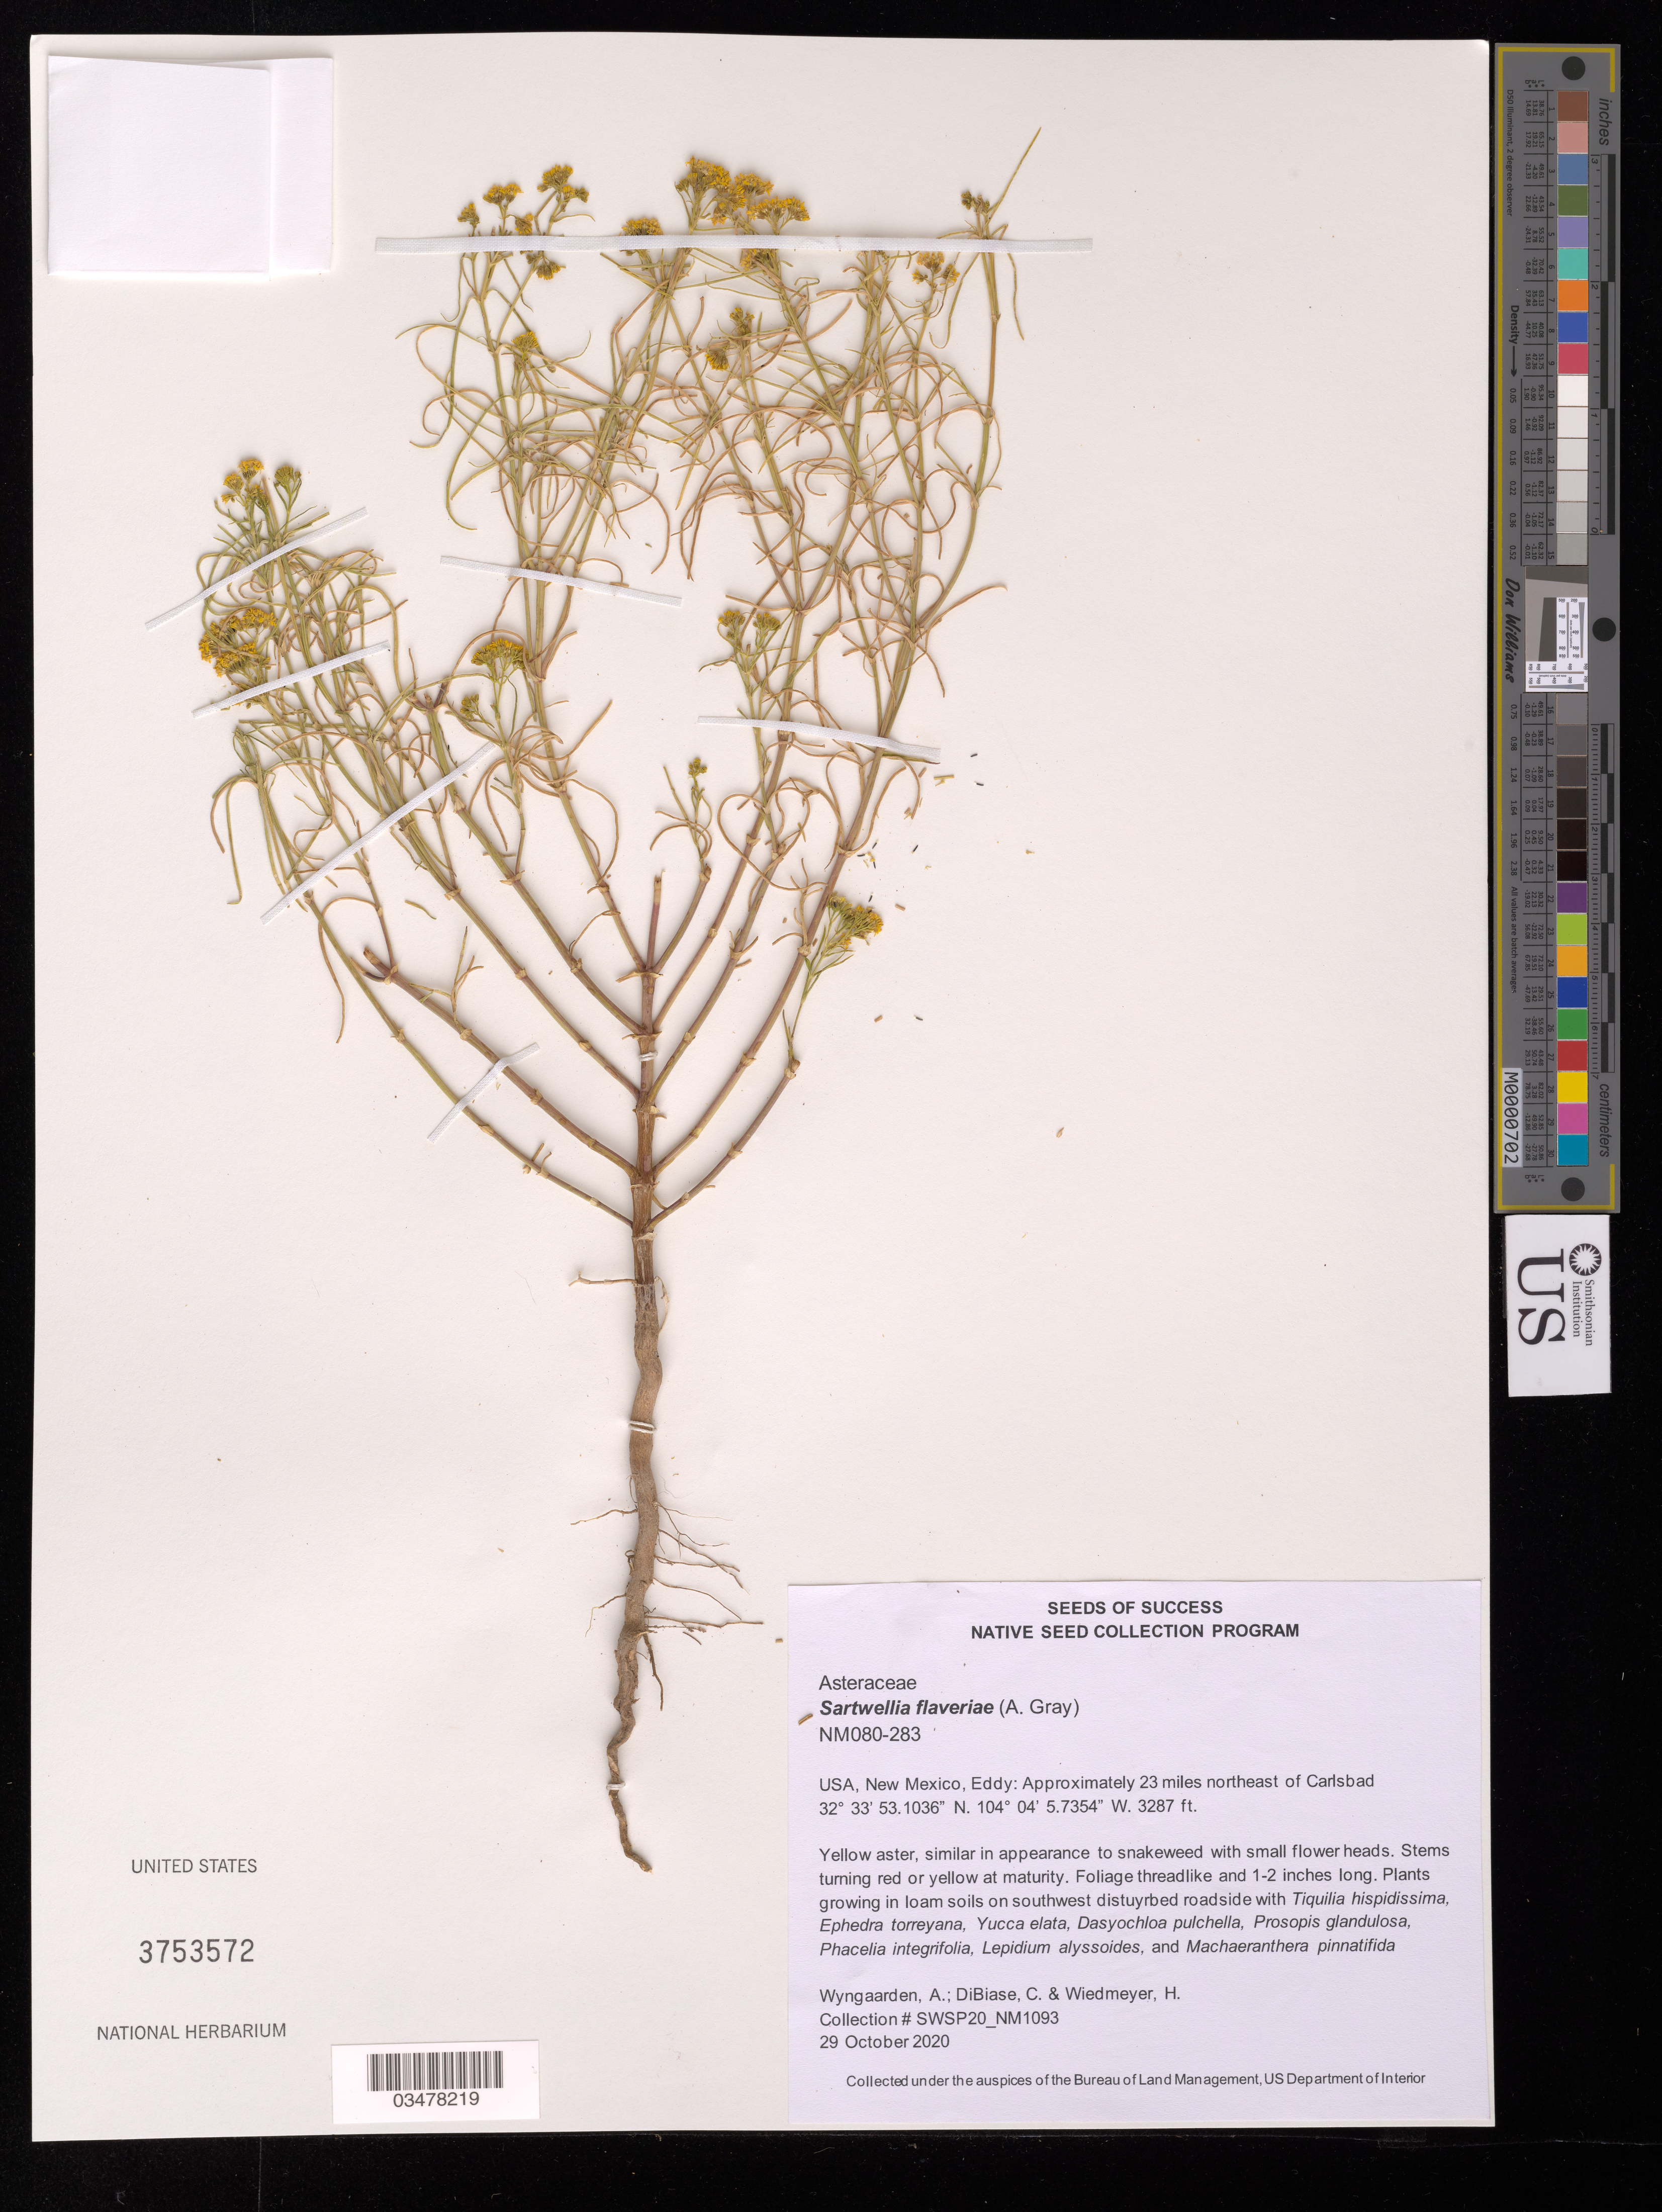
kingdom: Plantae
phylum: Tracheophyta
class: Magnoliopsida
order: Asterales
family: Asteraceae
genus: Sartwellia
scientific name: Sartwellia flaveriae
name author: A. Gray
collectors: A. Wyngaarden, C. DiBiase & H. Wiedmeyer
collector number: NM080-283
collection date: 2020-10-29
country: United States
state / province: New Mexico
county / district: Eddy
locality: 23 mi. NE of Carlsbad.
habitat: Loam soils. With Ephedra torreyana, Yucca elata, Prosopis glandulosa, etc.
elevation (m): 1002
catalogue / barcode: US 3753572